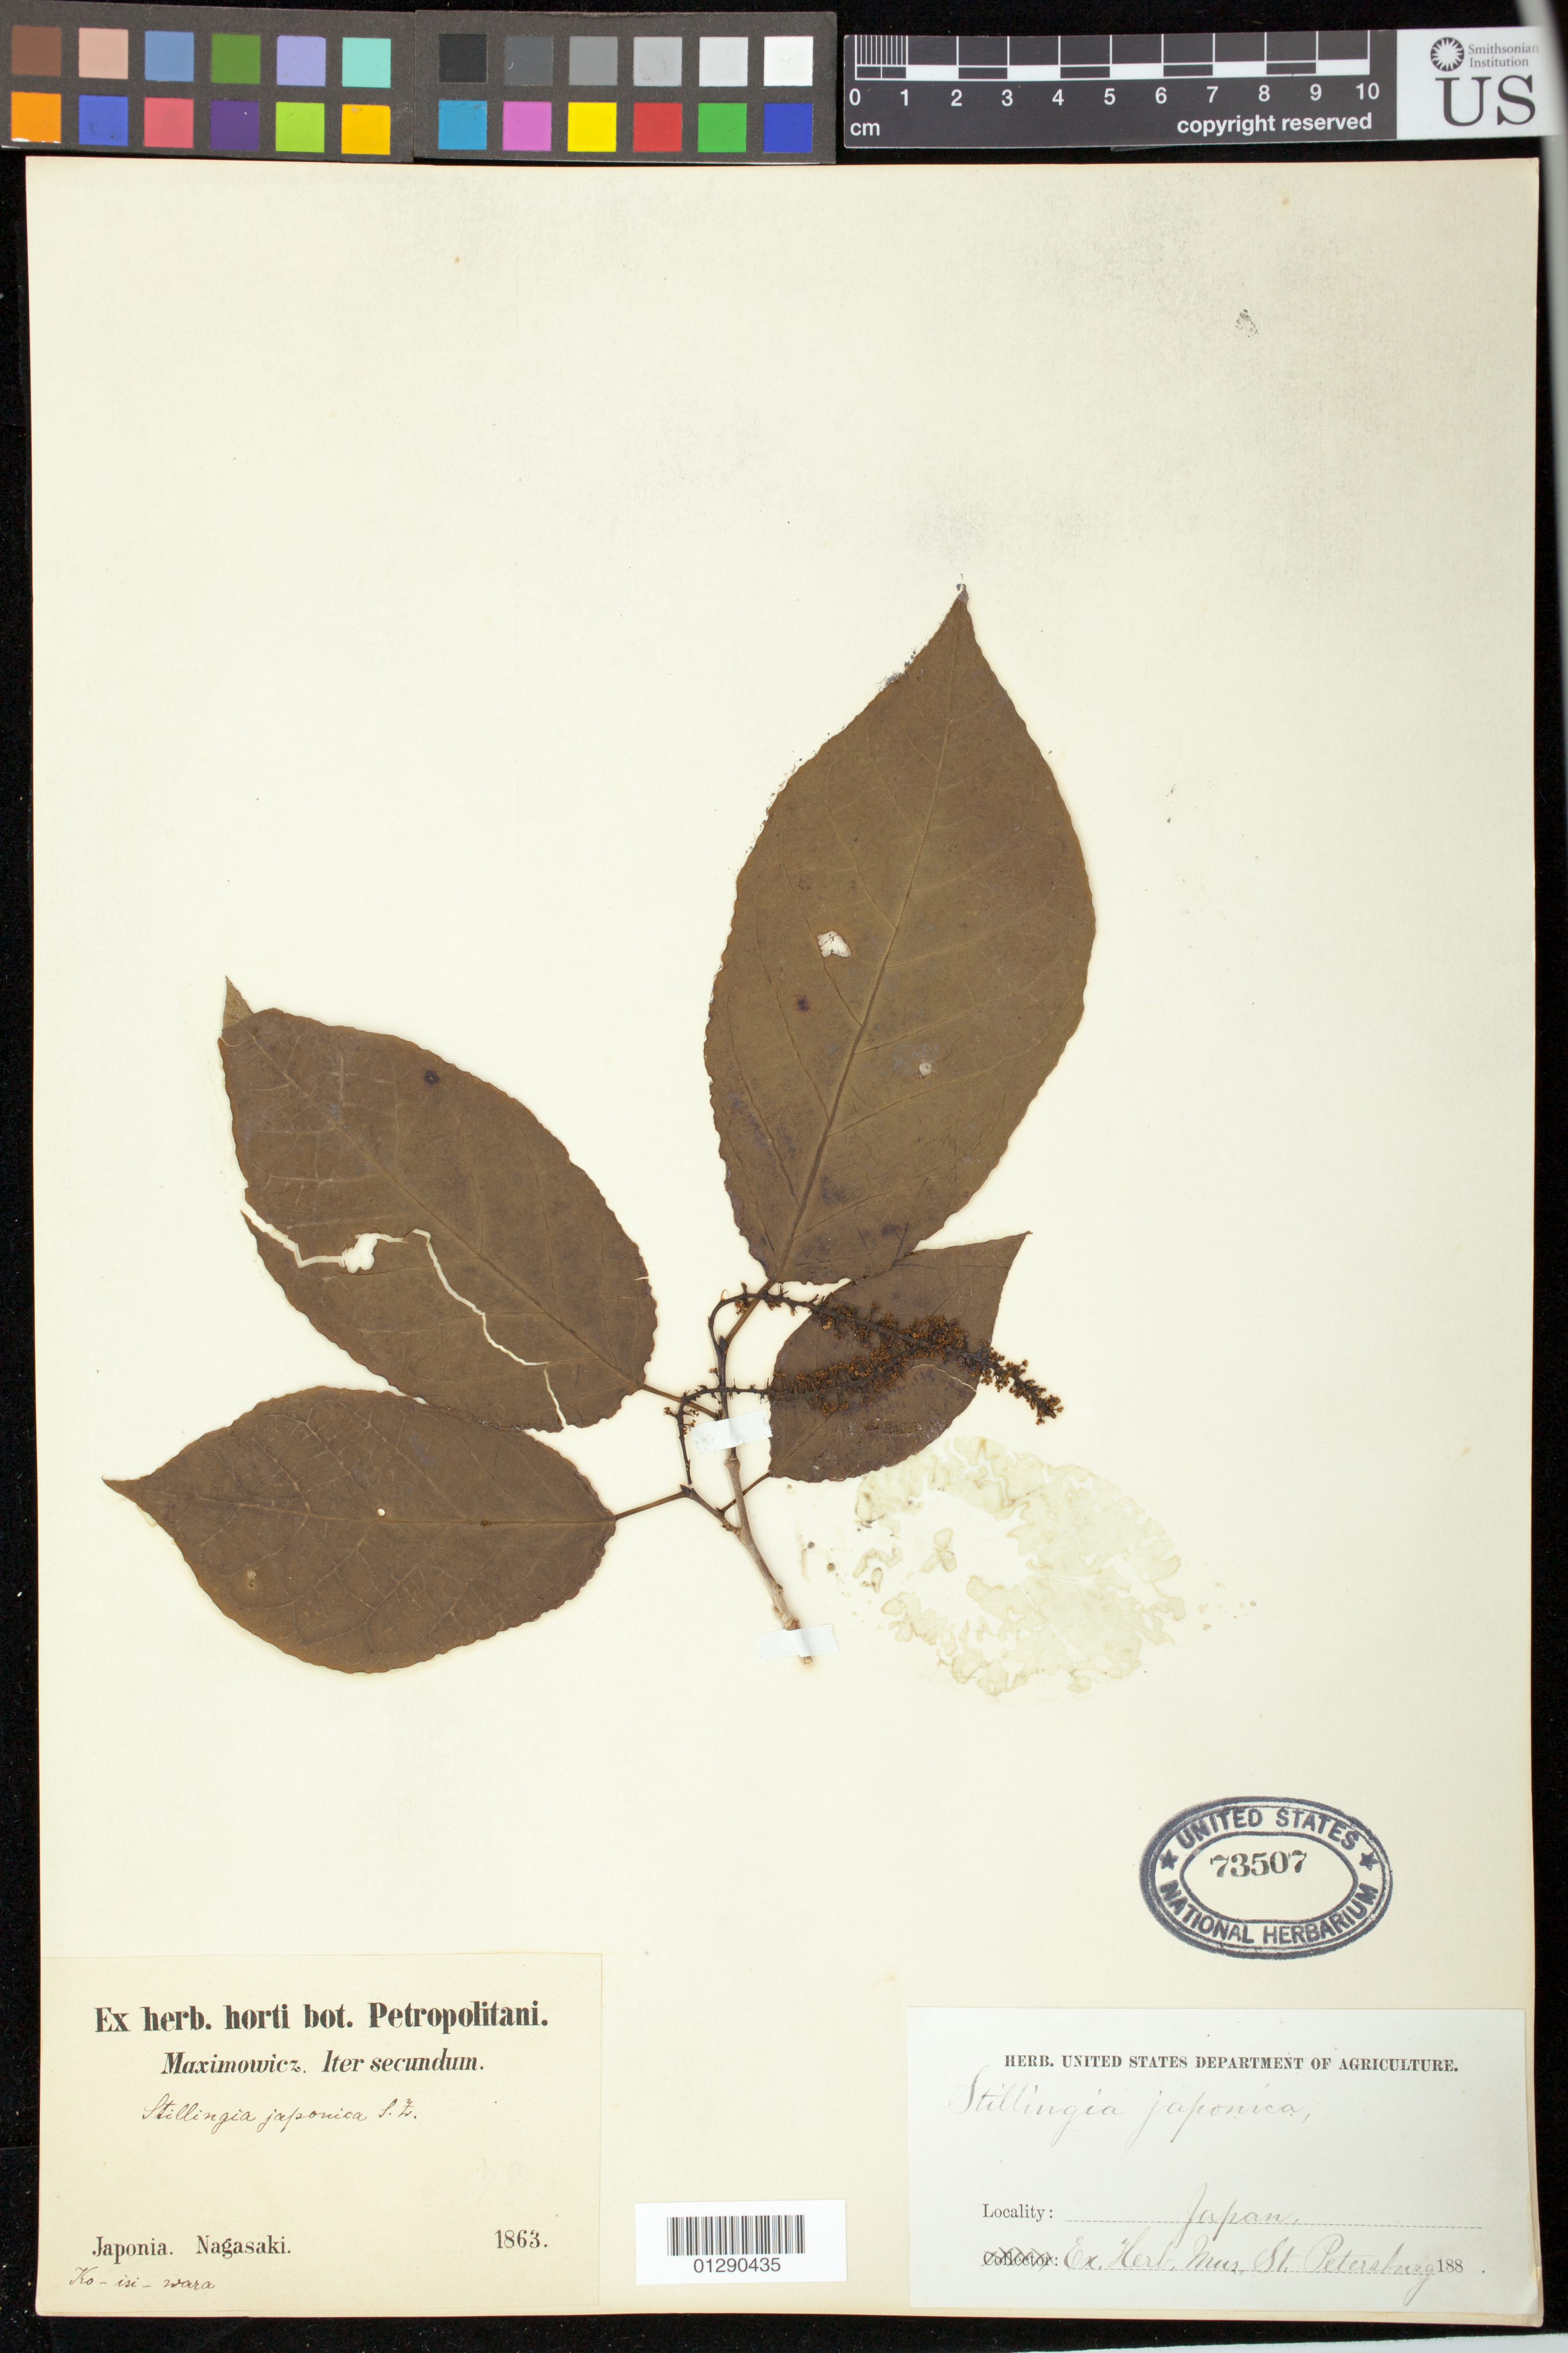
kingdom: Plantae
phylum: Tracheophyta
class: Magnoliopsida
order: Malpighiales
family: Euphorbiaceae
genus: Sapium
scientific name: Sapium japonicum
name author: (Siebold & Zucc.) Pax & K. Hoffm.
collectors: ex Herb. Horti Bot. Petropolitani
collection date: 1863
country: Japan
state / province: Nagasaki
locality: Nagasaki,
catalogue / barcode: US 73507